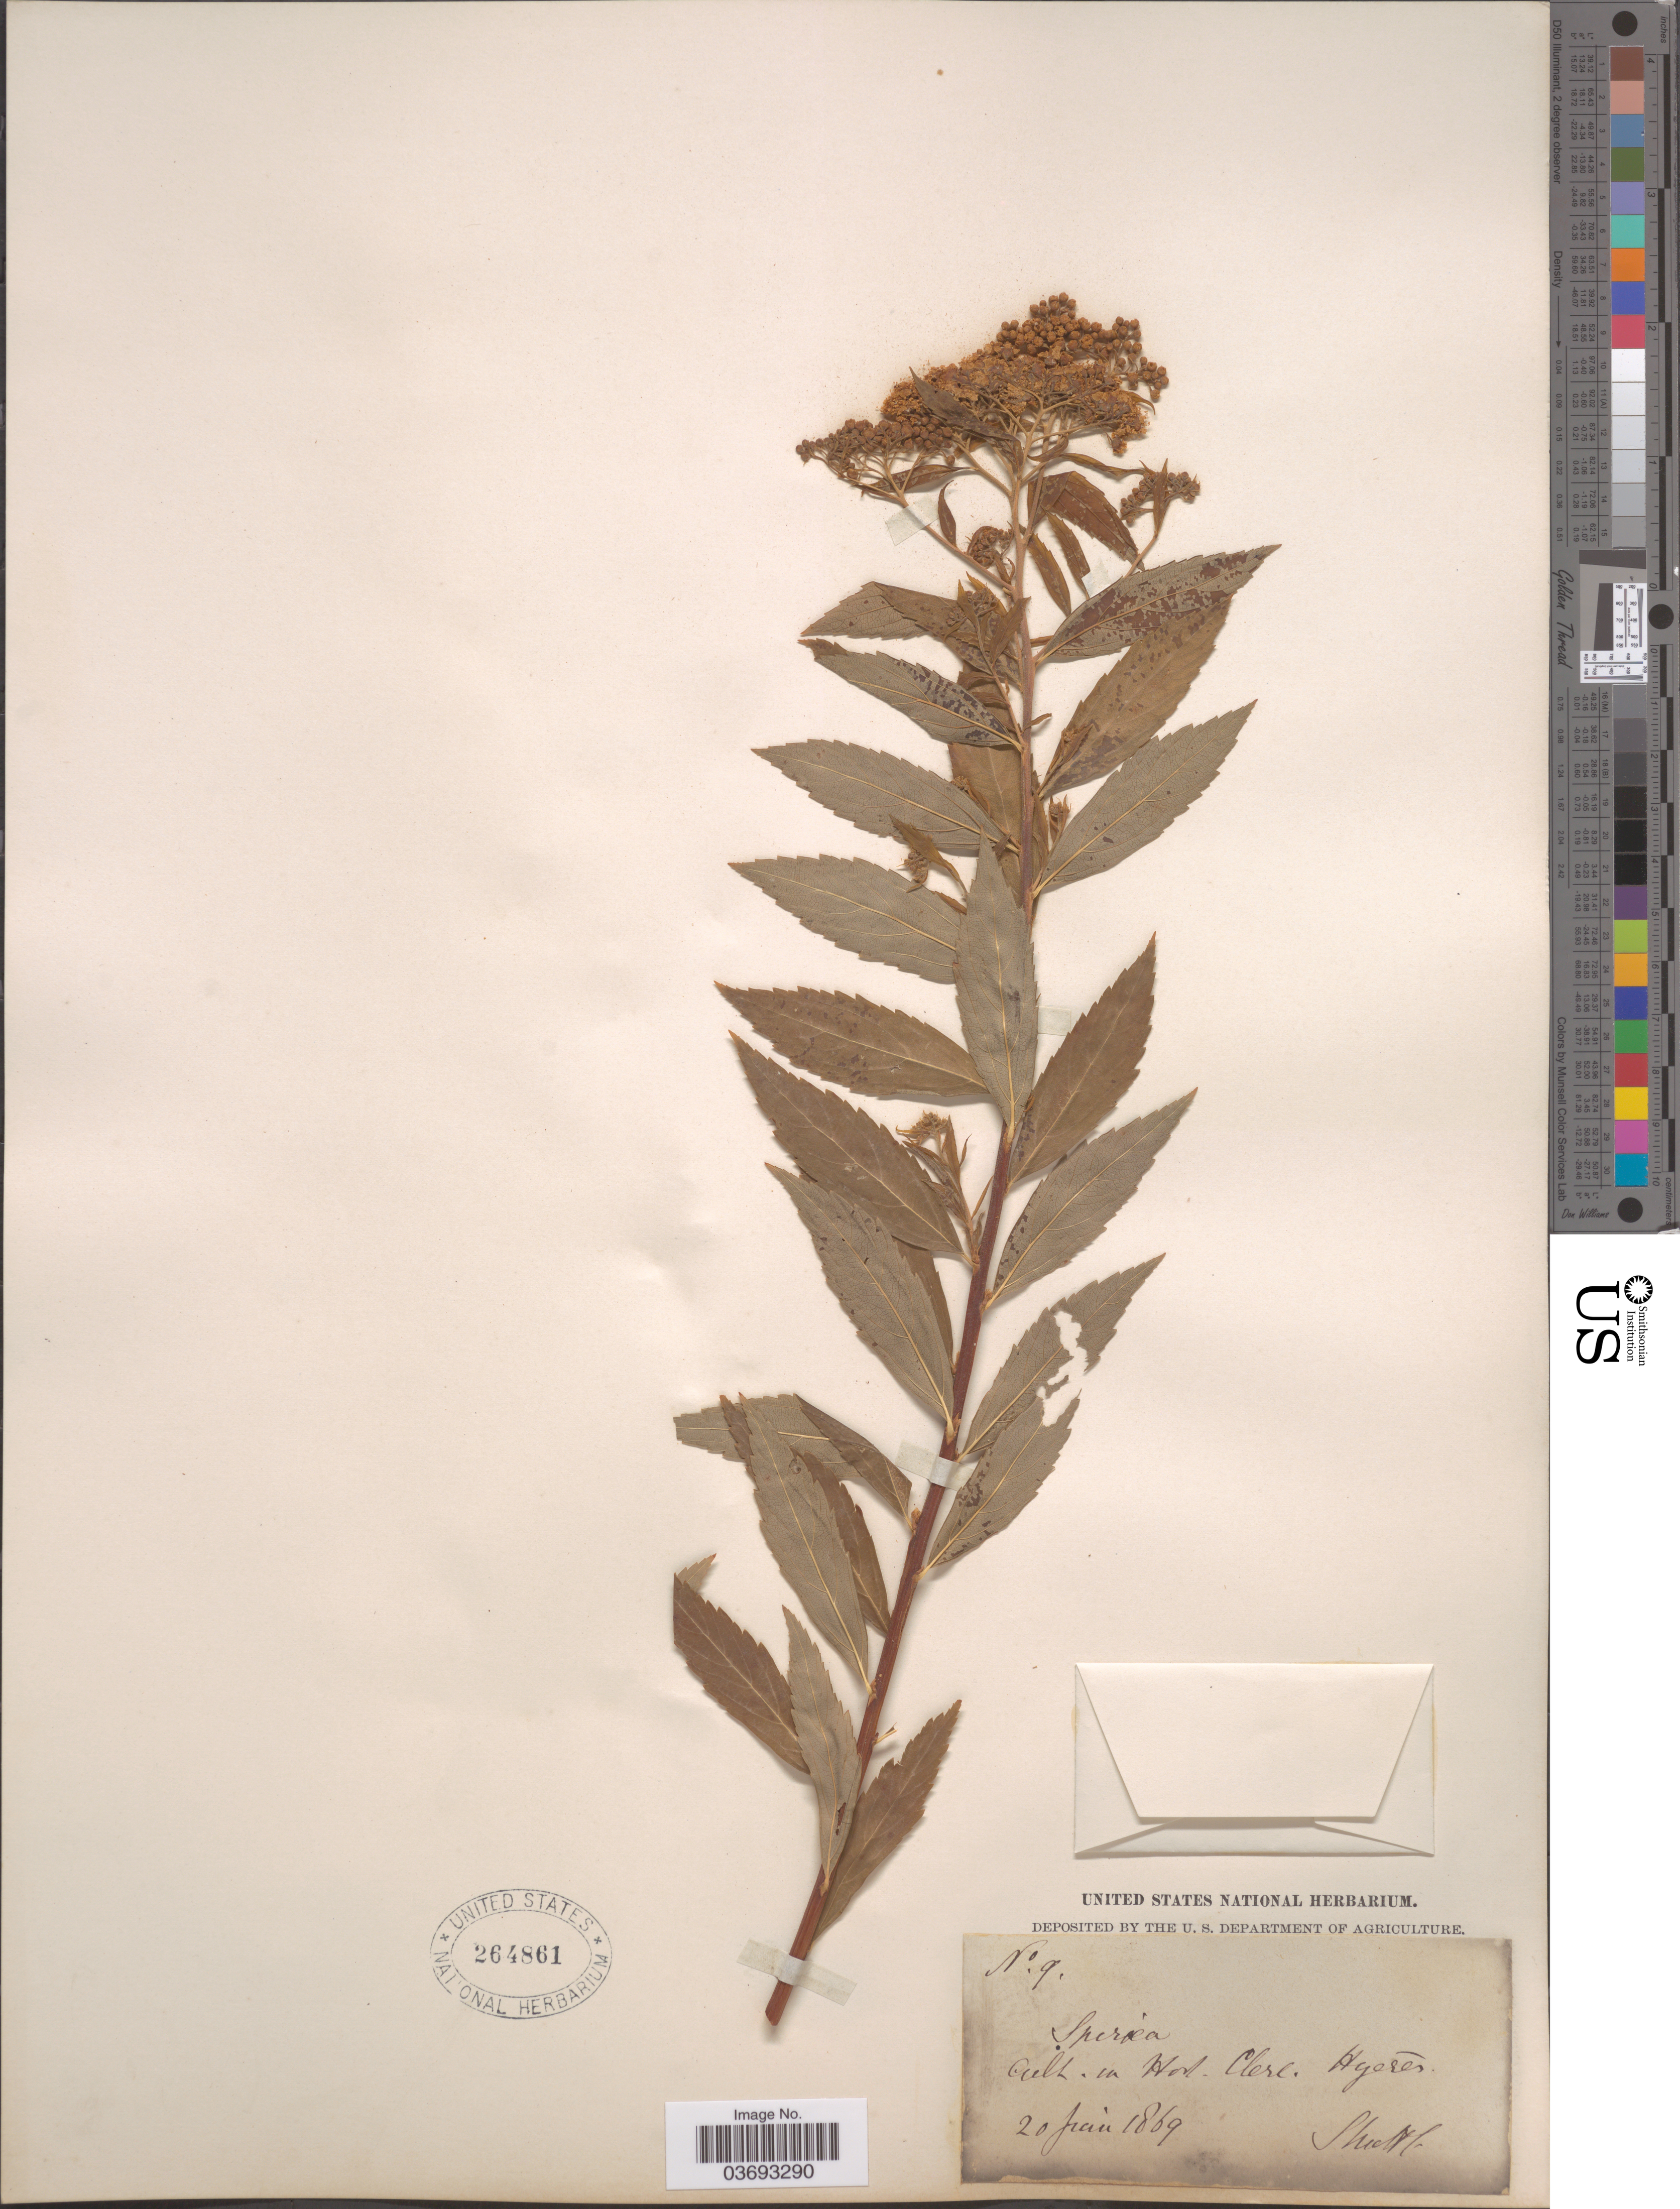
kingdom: Plantae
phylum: Tracheophyta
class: Magnoliopsida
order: Rosales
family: Rosaceae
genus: Spiraea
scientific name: Spiraea sp.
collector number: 9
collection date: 1869-06-20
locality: Cult. in Hort. Clerc [interpreted]. Hyorés [interpreted].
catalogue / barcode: US 264861